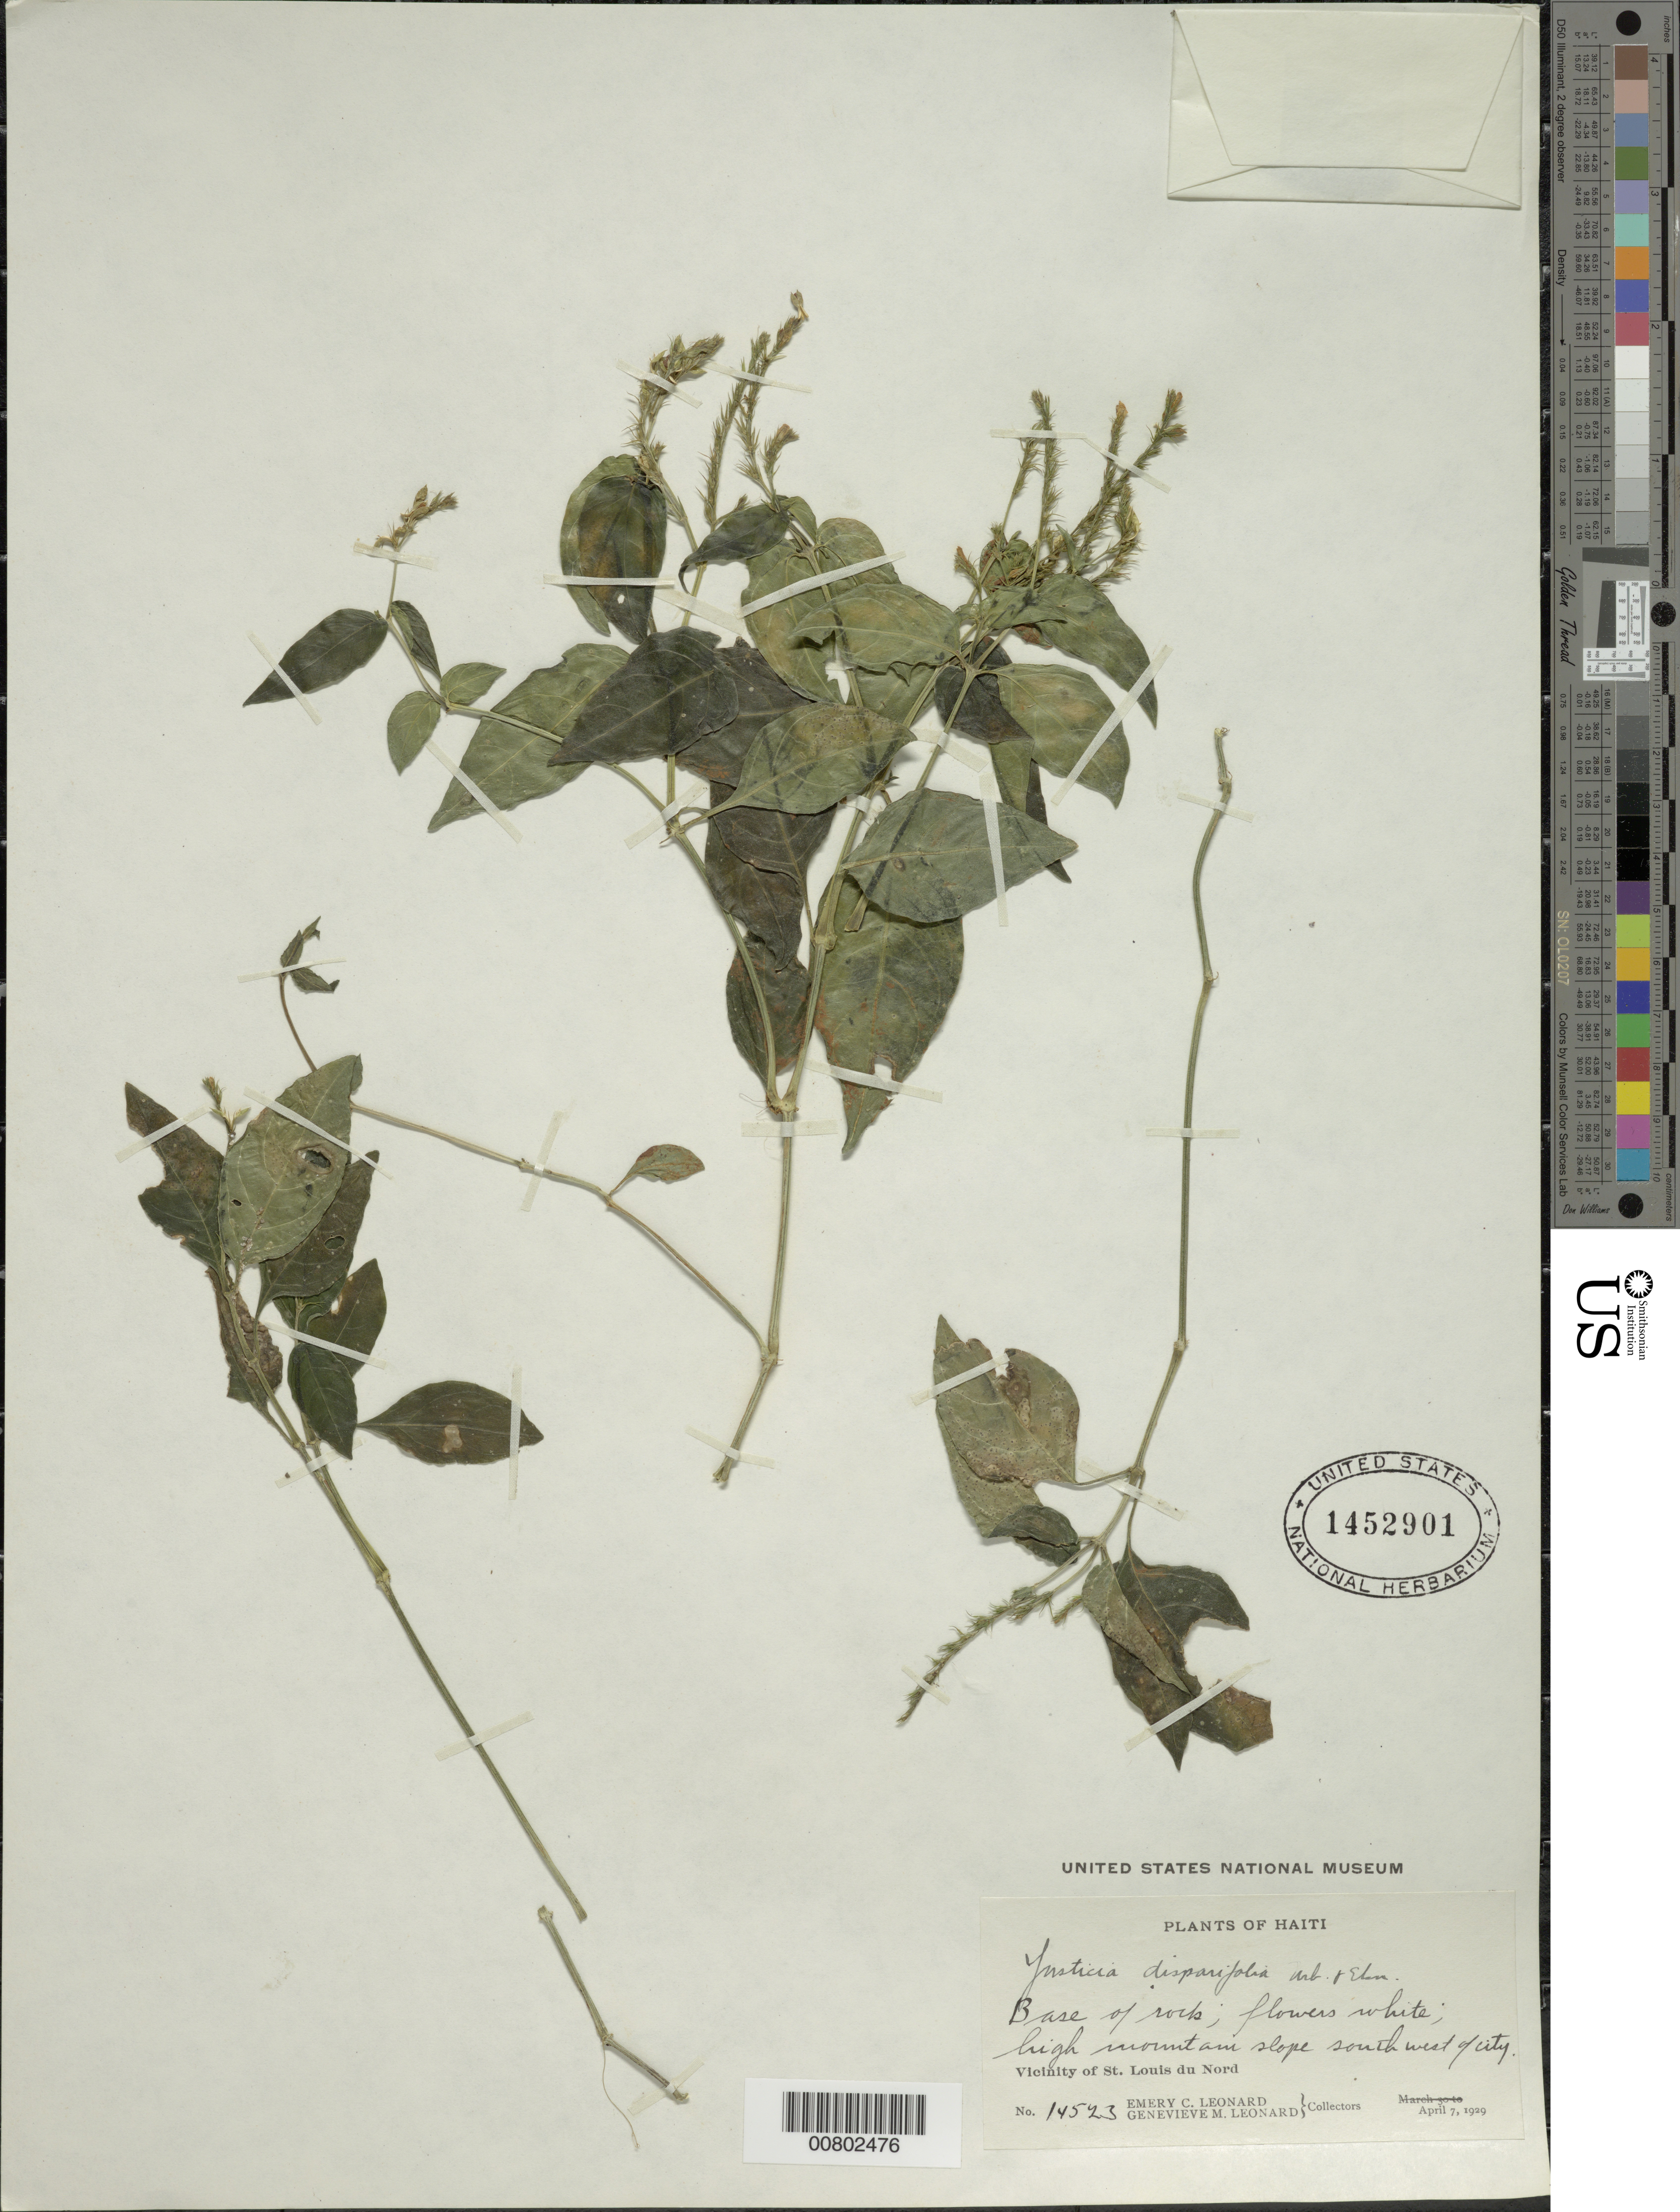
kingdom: Plantae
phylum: Tracheophyta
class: Magnoliopsida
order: Lamiales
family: Acanthaceae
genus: Justicia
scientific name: Justicia disparifolia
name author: Urb. & Ekman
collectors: E. C. Leonard & G. M. Leonard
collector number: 14523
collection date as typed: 07 Apr 1929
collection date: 1929-04-07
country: Haiti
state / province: Nord-Ouest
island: Hispaniola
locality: Vicinity of St. Louis du Nord, high mountain slope SW of city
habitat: Base of rocks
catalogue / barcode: US 1452901